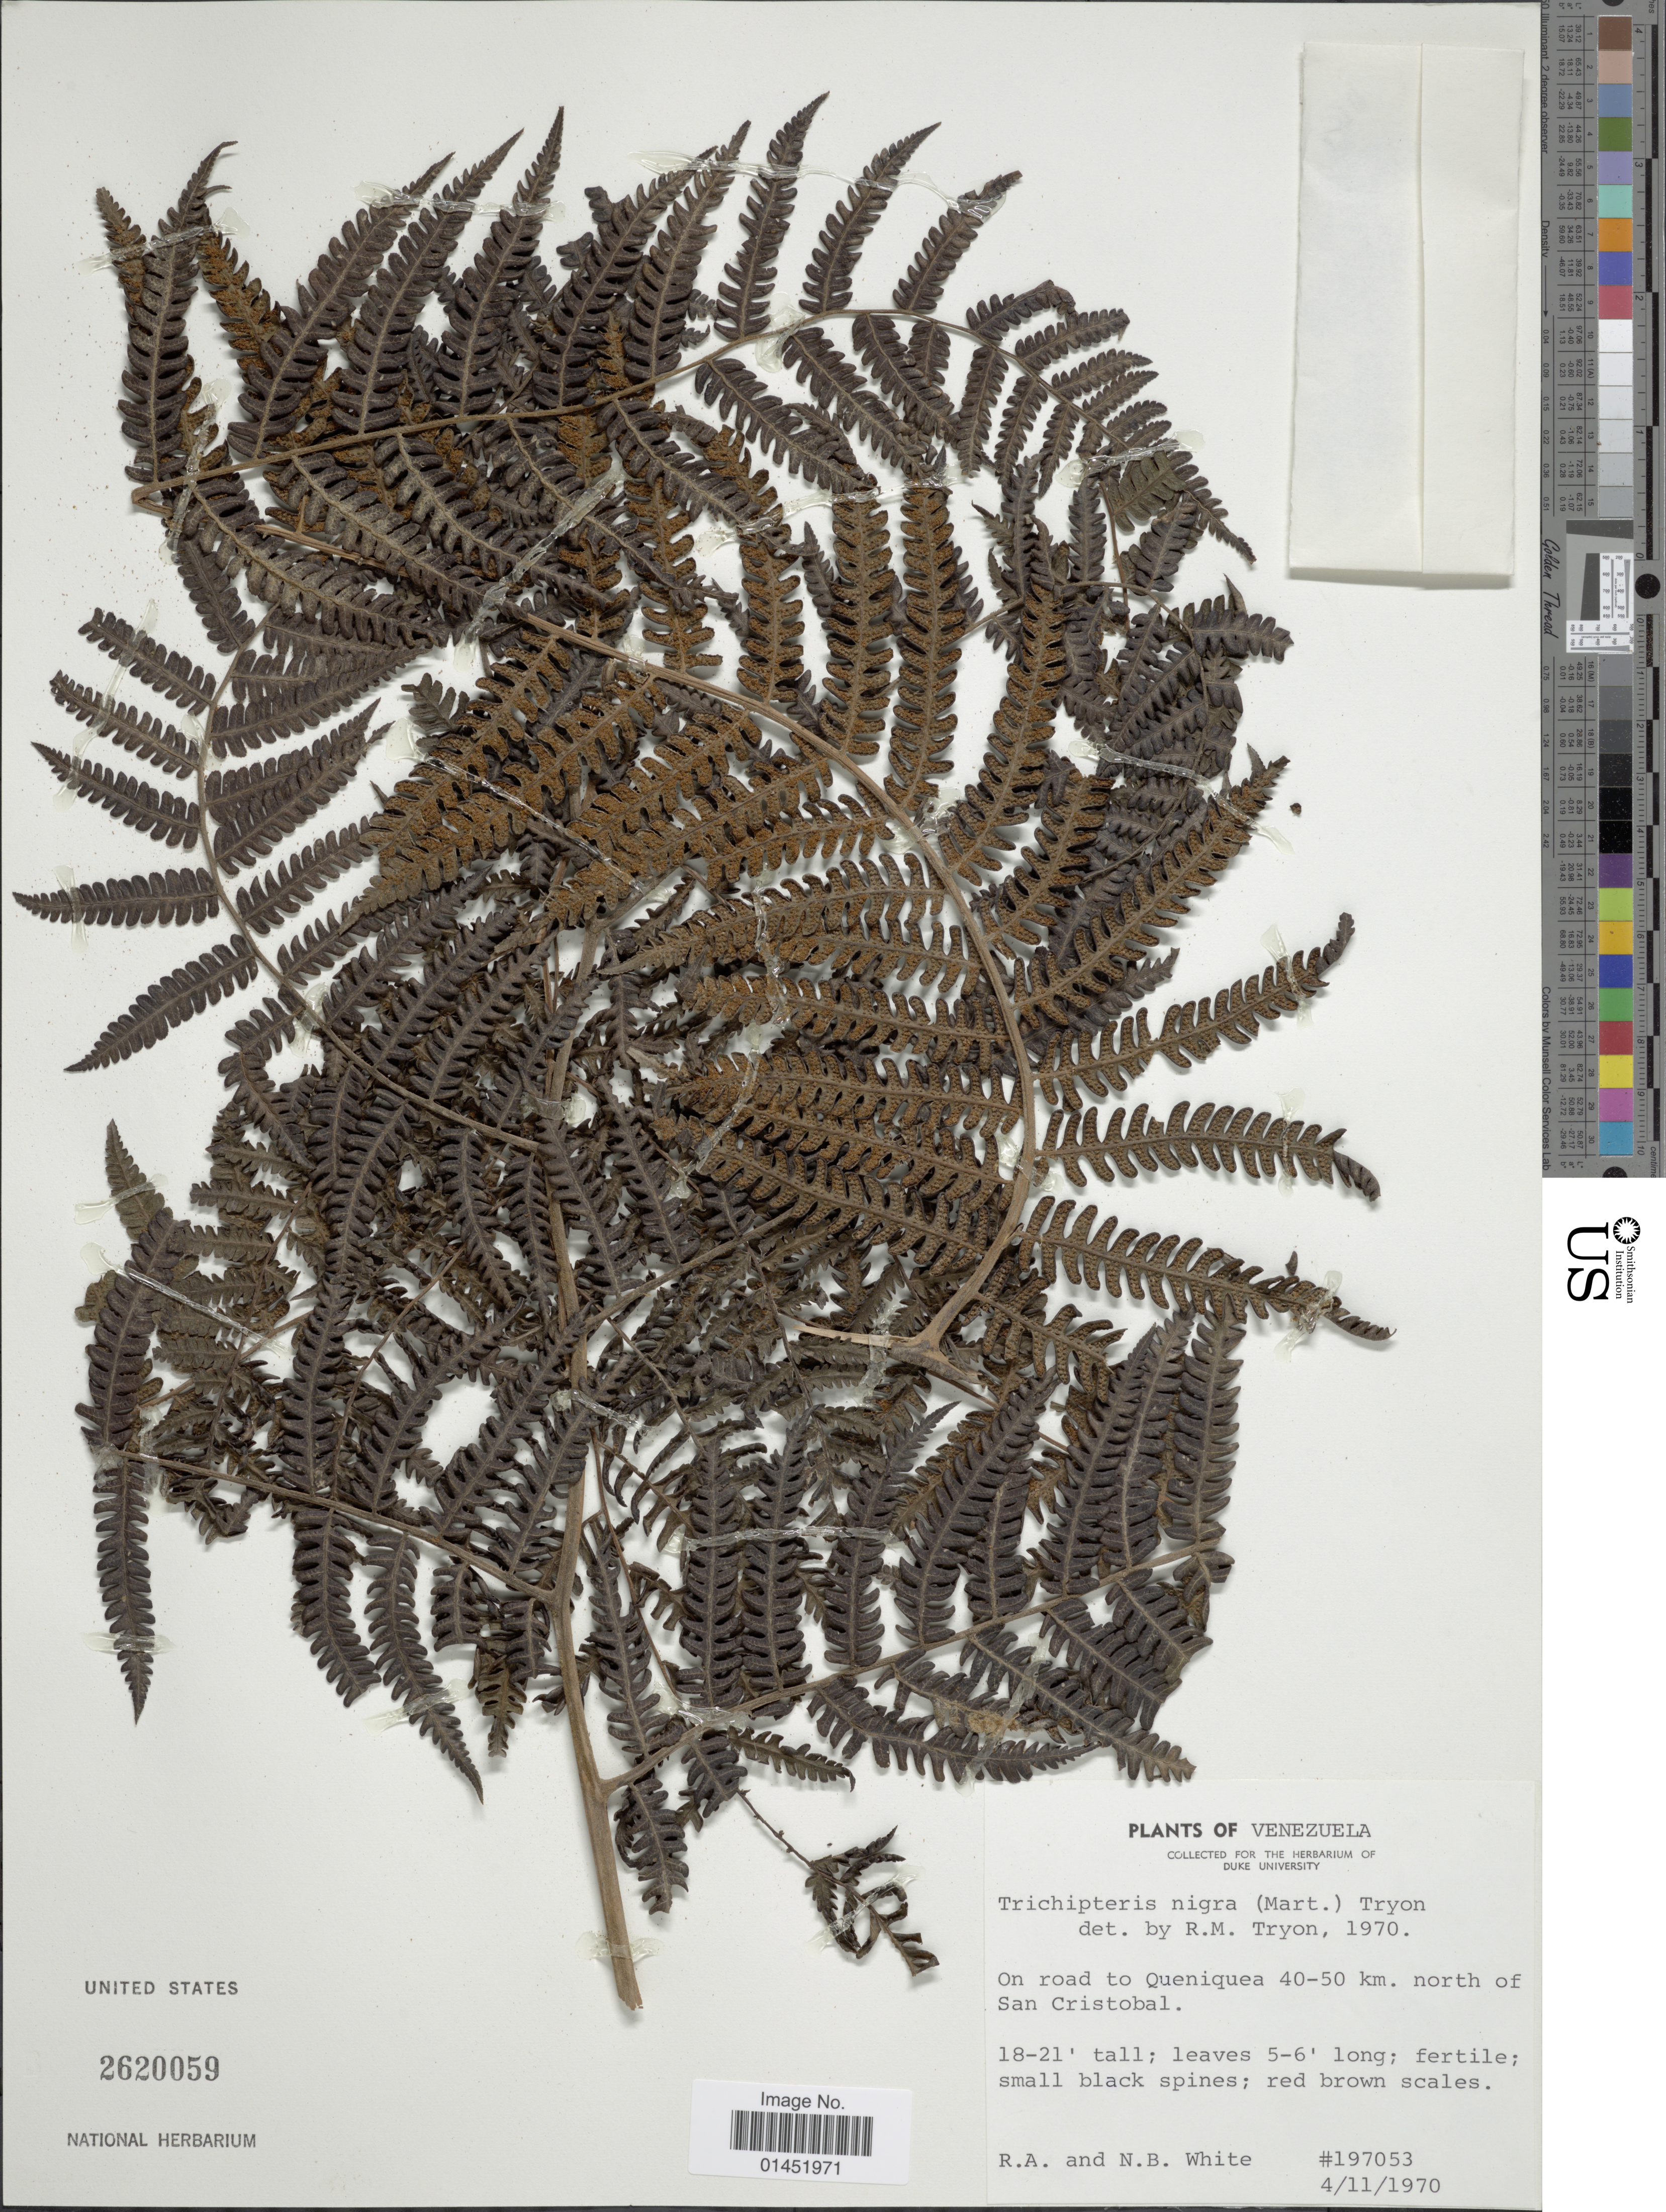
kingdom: Plantae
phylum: Tracheophyta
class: Polypodiopsida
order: Cyatheales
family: Cyatheaceae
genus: Cyathea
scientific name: Cyathea lasiosora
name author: (Mett. ex Kuhn) Domin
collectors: R. A. White & N. White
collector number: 197053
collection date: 1970-04-11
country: Venezuela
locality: On road to Queniquea 40-50 km north of San Cristobal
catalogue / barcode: US 2620059